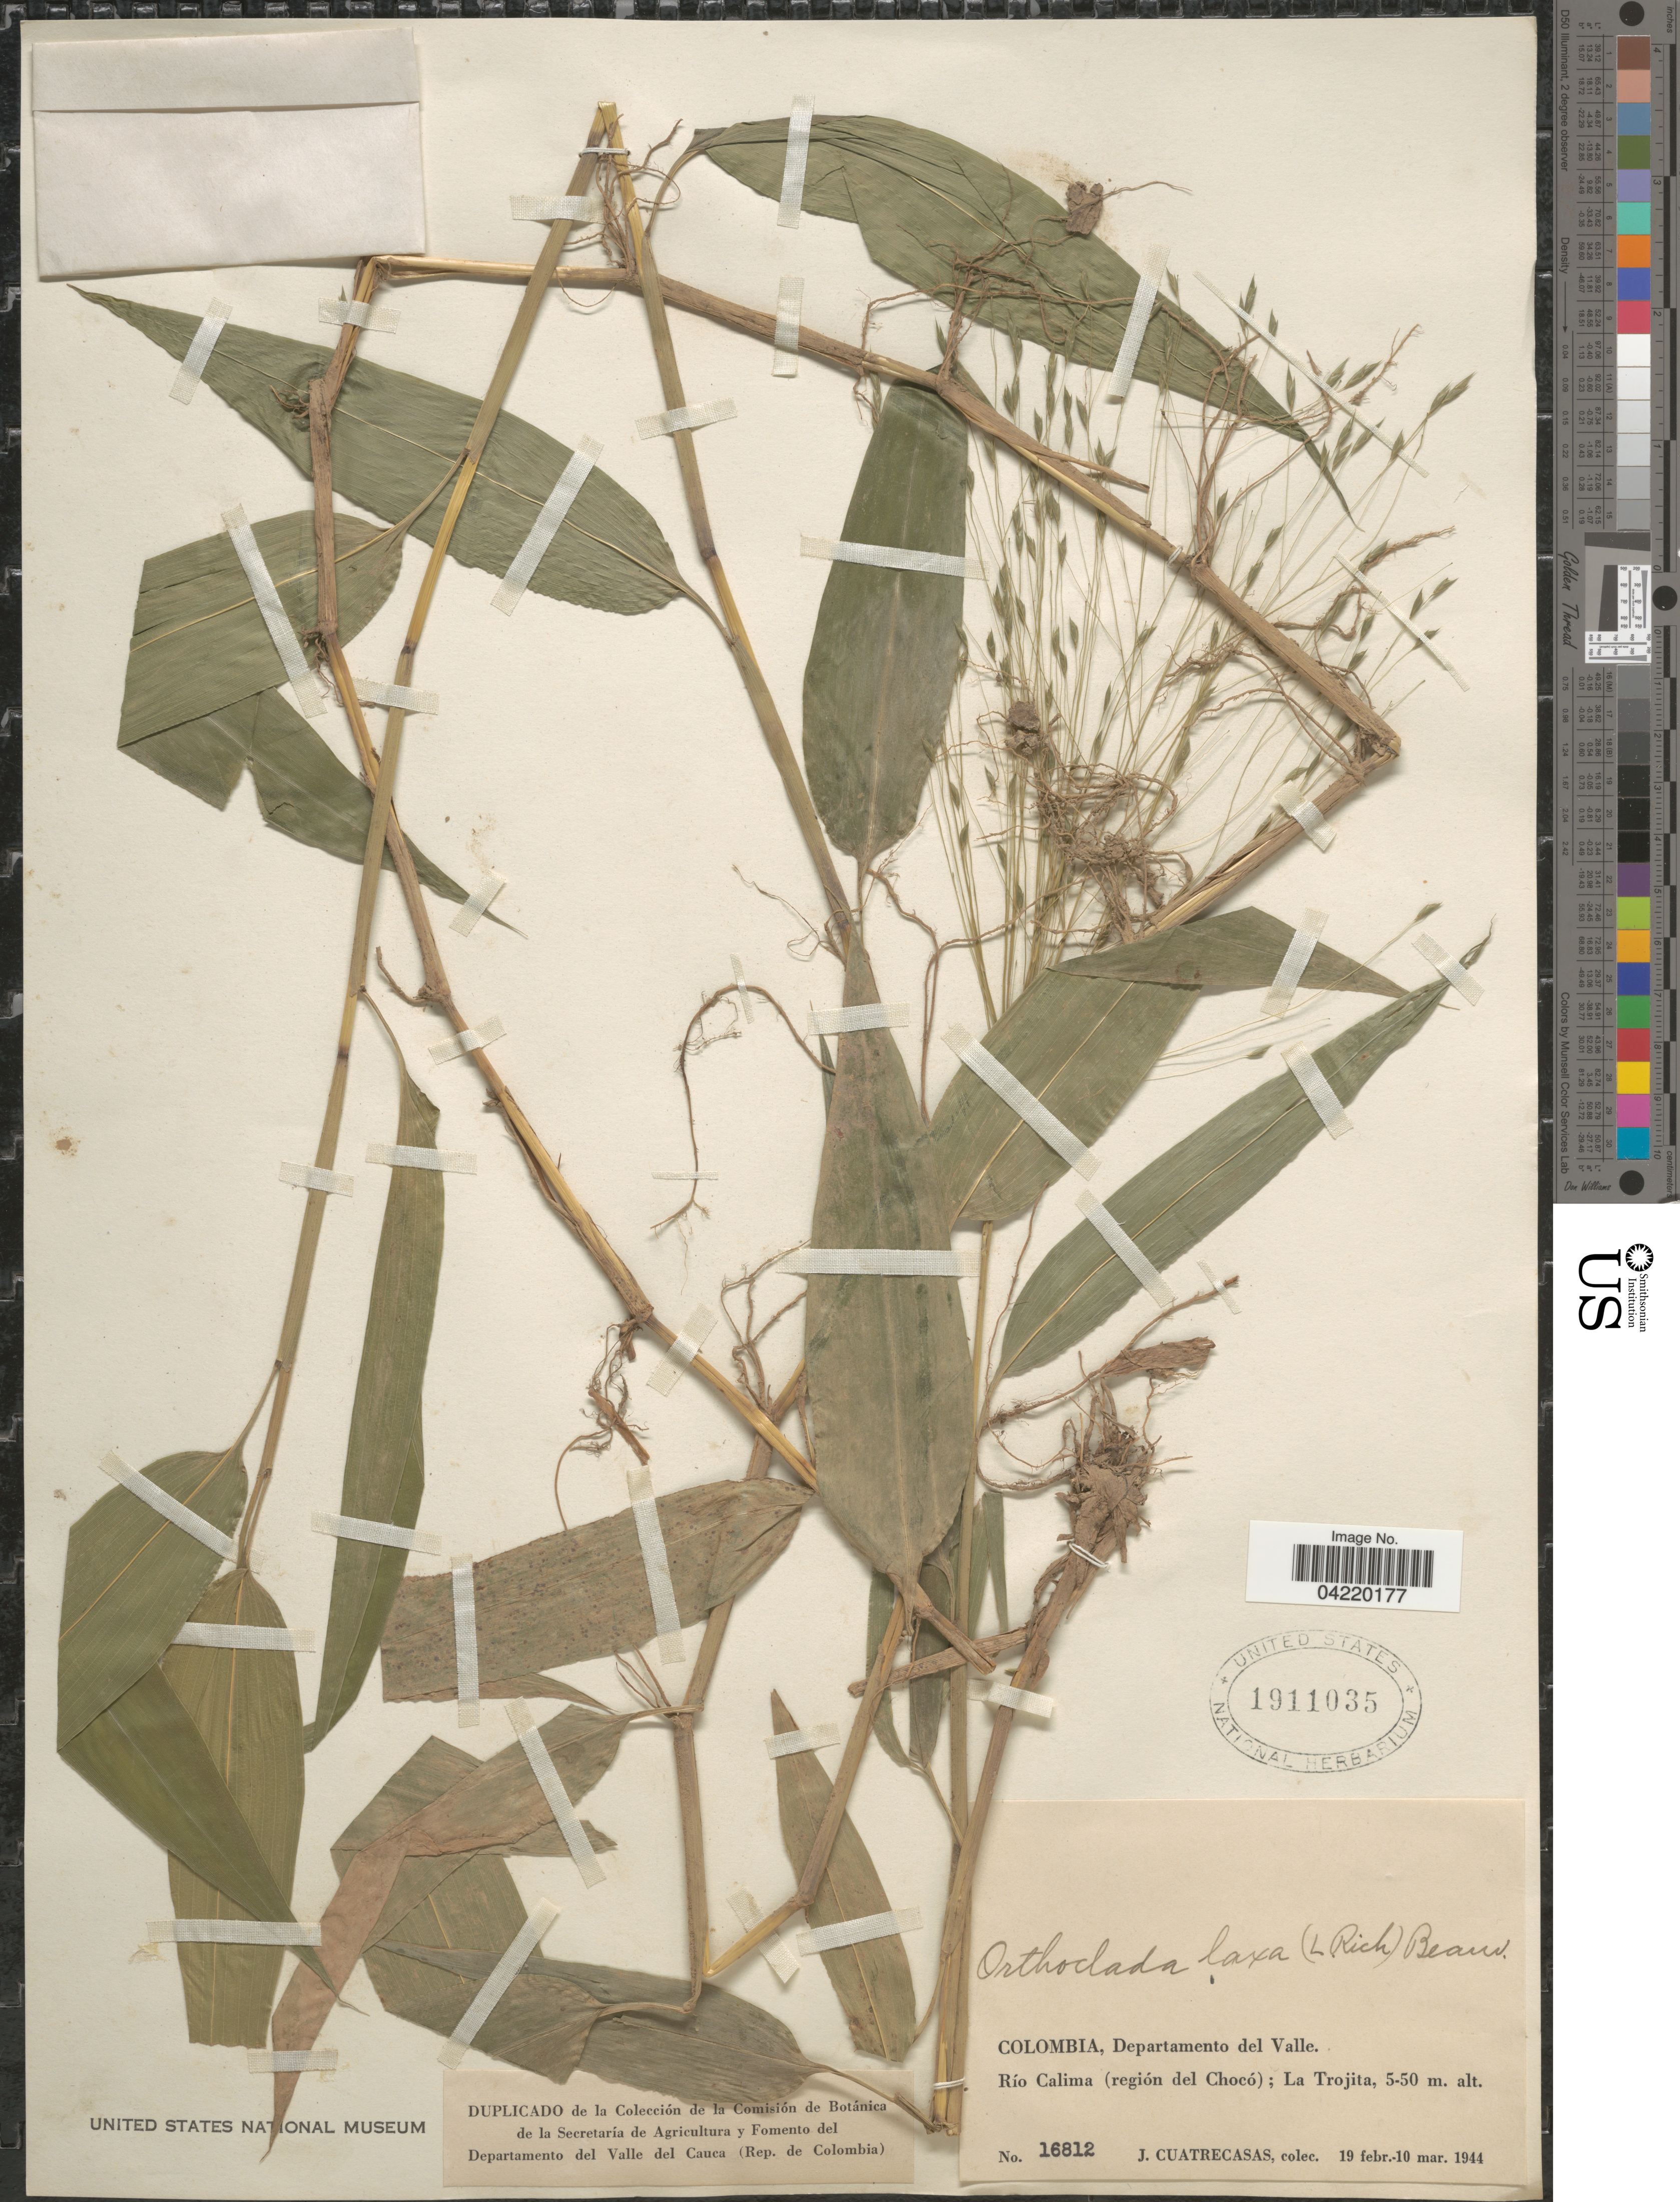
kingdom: Plantae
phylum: Tracheophyta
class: Liliopsida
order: Poales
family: Poaceae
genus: Orthoclada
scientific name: Orthoclada laxa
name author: P. Beauv.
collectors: J. Cuatrecasas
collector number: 16812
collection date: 1944-02-19/1944-03-10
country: Colombia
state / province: Meta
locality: Departamento del Valle. Río Calima (región del Chocó); La Trojita.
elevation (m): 5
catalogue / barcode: US 1911035